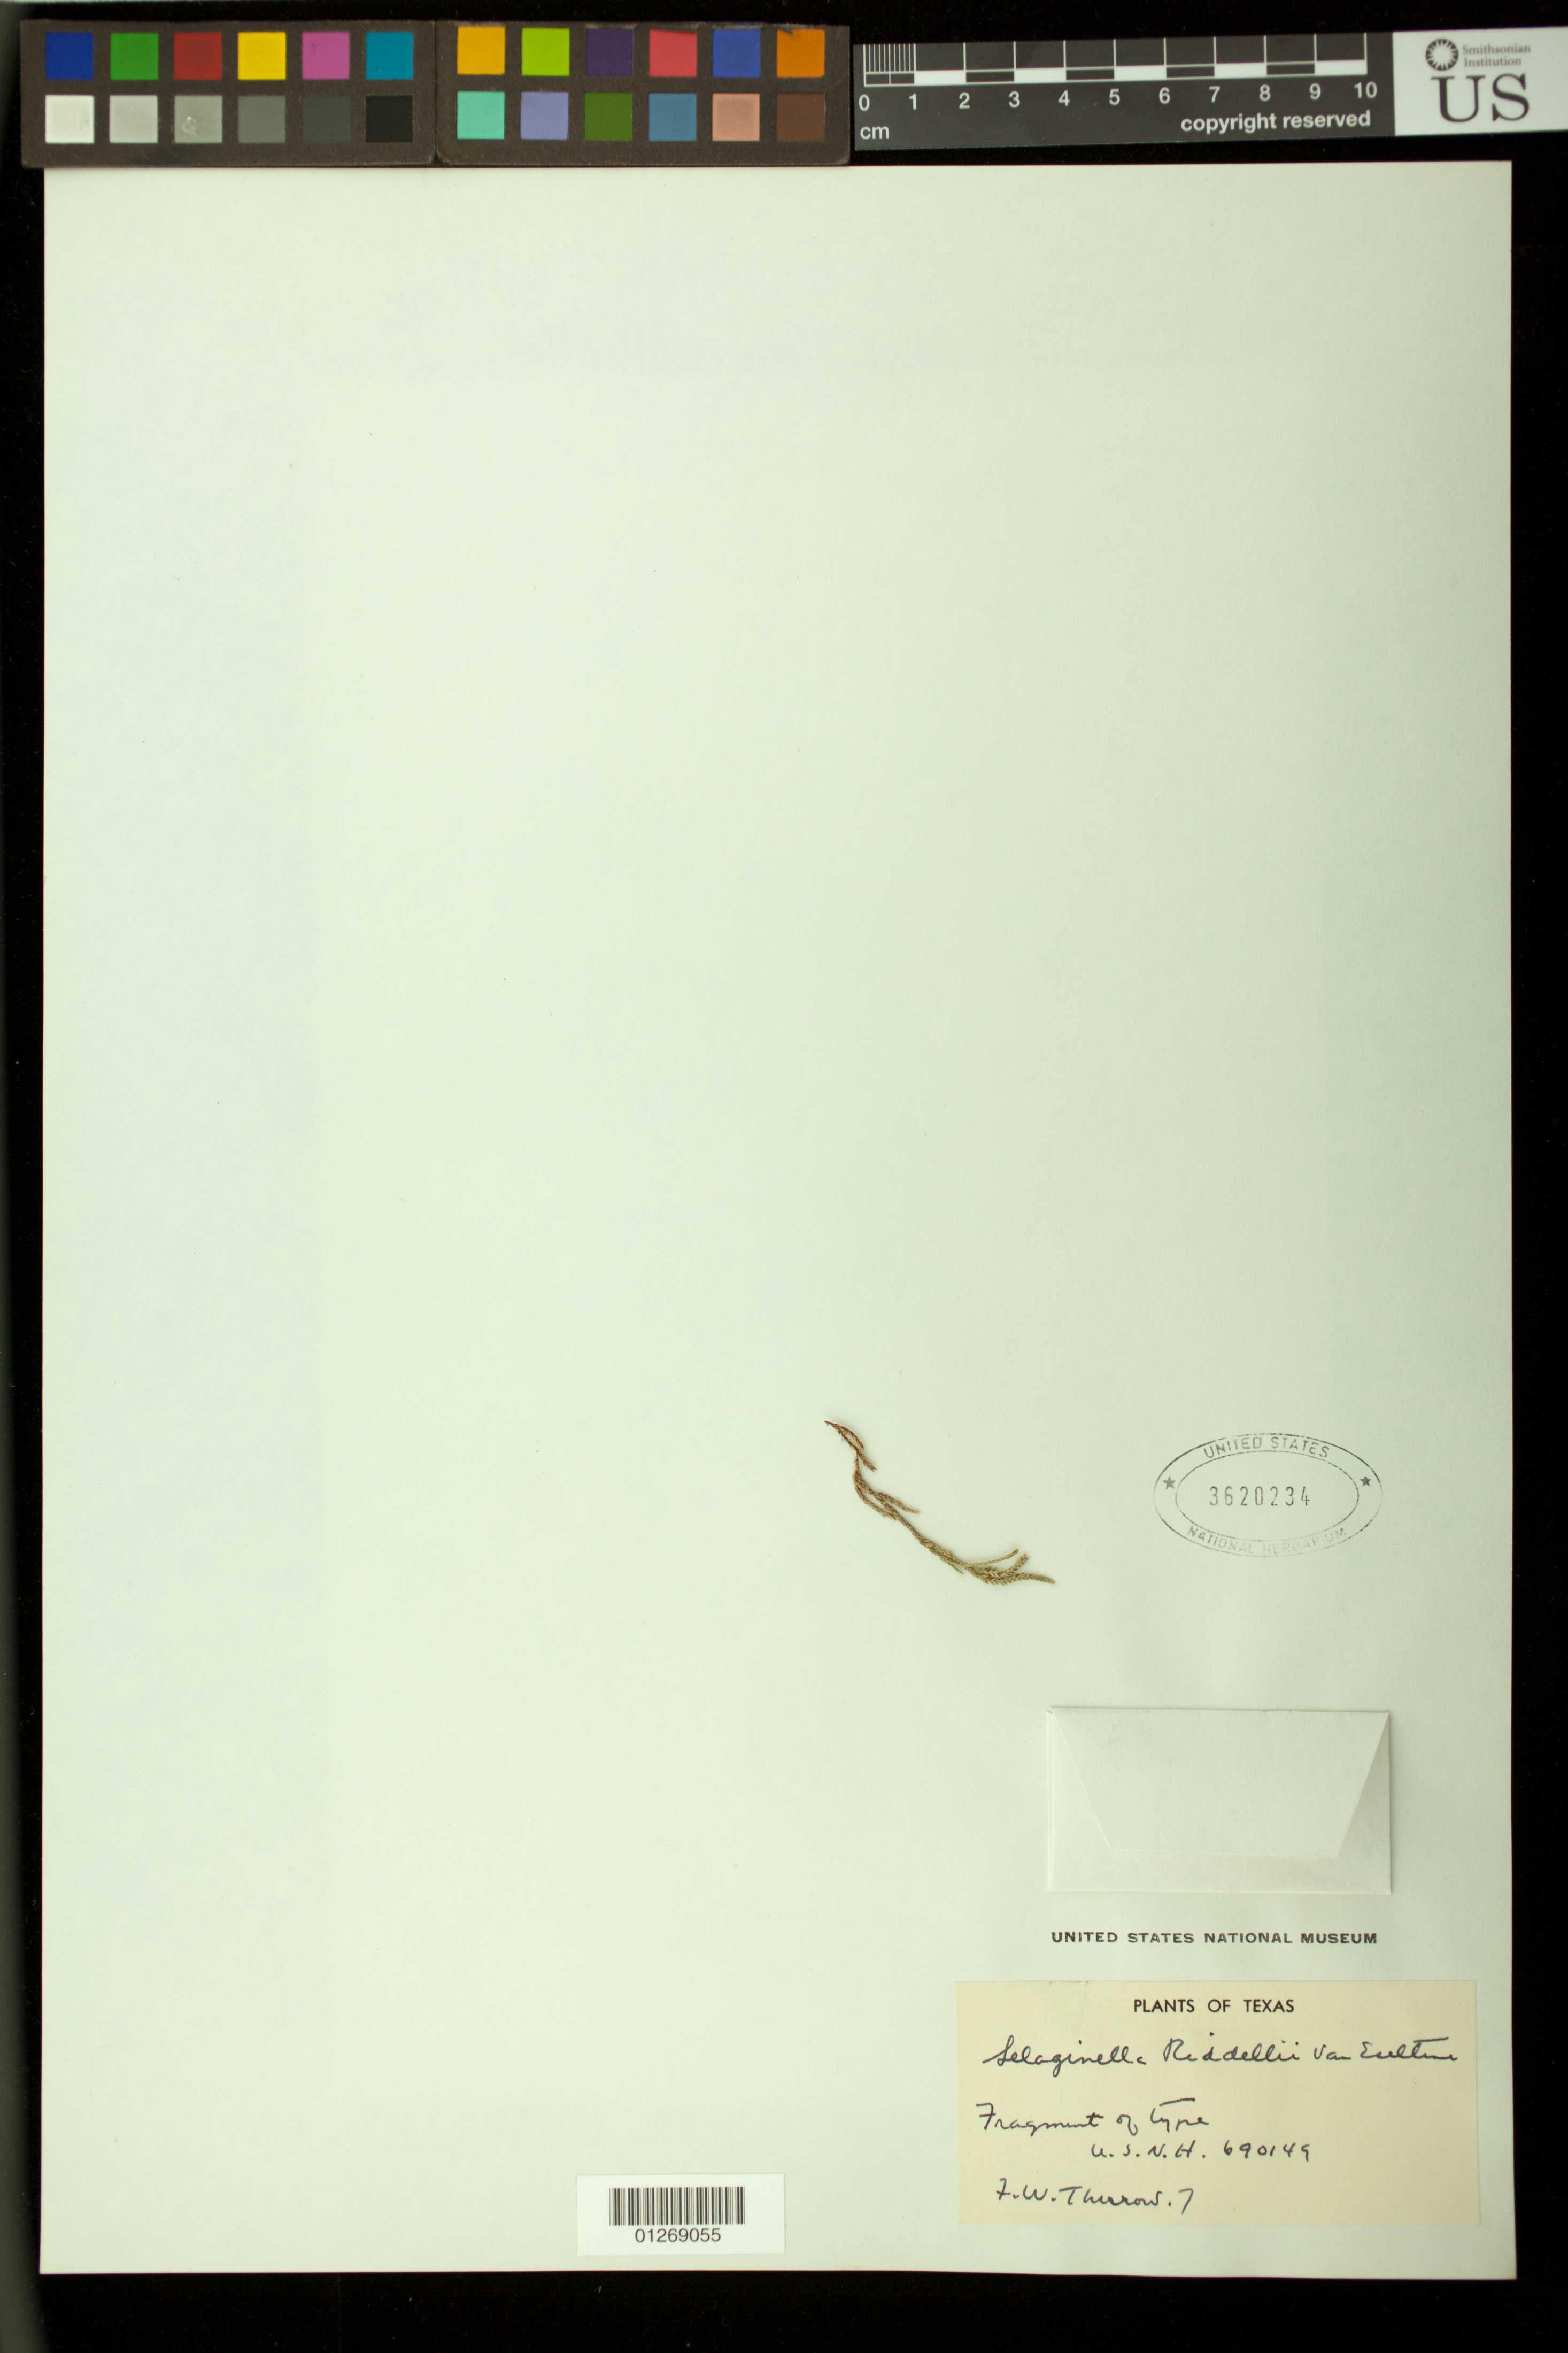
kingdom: Plantae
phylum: Tracheophyta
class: Lycopodiopsida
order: Selaginellales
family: Selaginellaceae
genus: Selaginella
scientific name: Selaginella riddellii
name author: Van Eselt.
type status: Isotype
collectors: F. W. Thurow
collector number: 7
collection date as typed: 03 Jan 1911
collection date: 1911-01-03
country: United States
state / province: Texas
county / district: Waller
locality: Near Prairie View, Waller Co.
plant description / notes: Fragmentary material of type specimen, removed from US specimen USNH 690149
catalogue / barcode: US 3620234